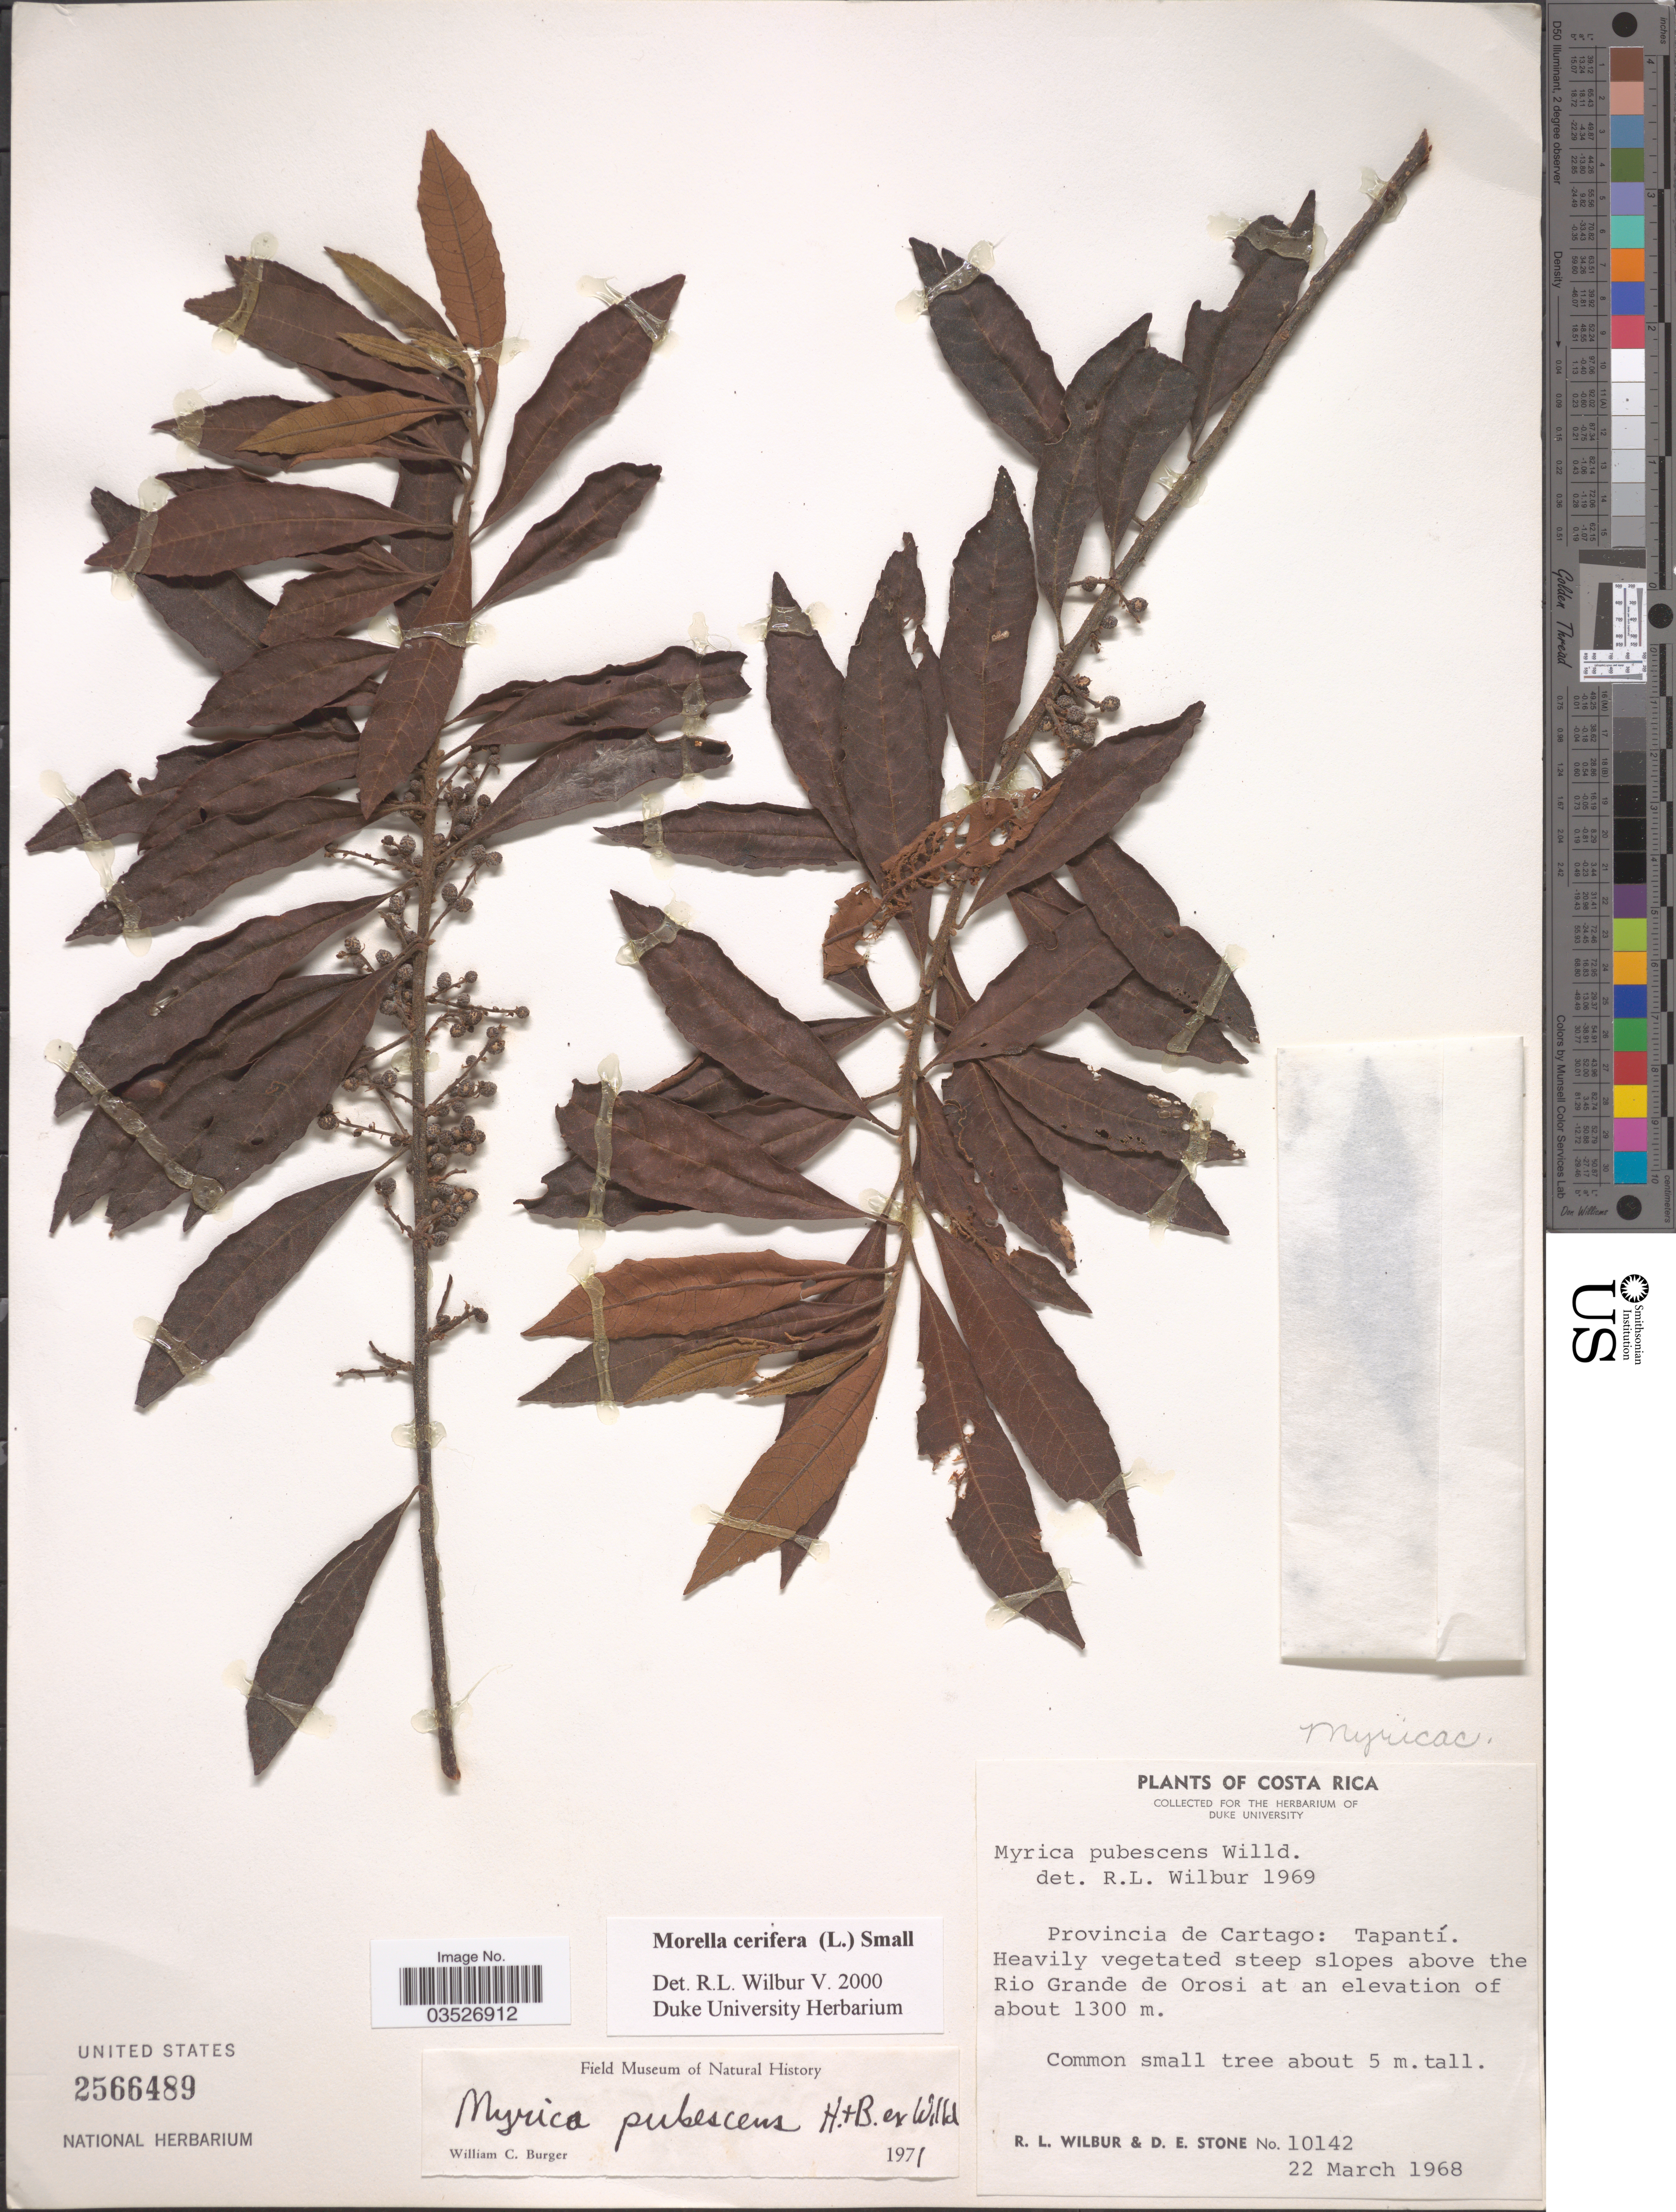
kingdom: Plantae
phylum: Tracheophyta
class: Magnoliopsida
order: Fagales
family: Myricaceae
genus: Morella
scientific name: Morella cerifera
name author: (L.) Small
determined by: Wilbur, R. L.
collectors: R. L. Wilbur & D. E. Stone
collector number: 10142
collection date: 1968-03-22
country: Costa Rica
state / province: Cartago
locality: Tapantí. Heavily vegetated steep slopes above the Rio Grande de Orosi.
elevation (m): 1300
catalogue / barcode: US 2566489